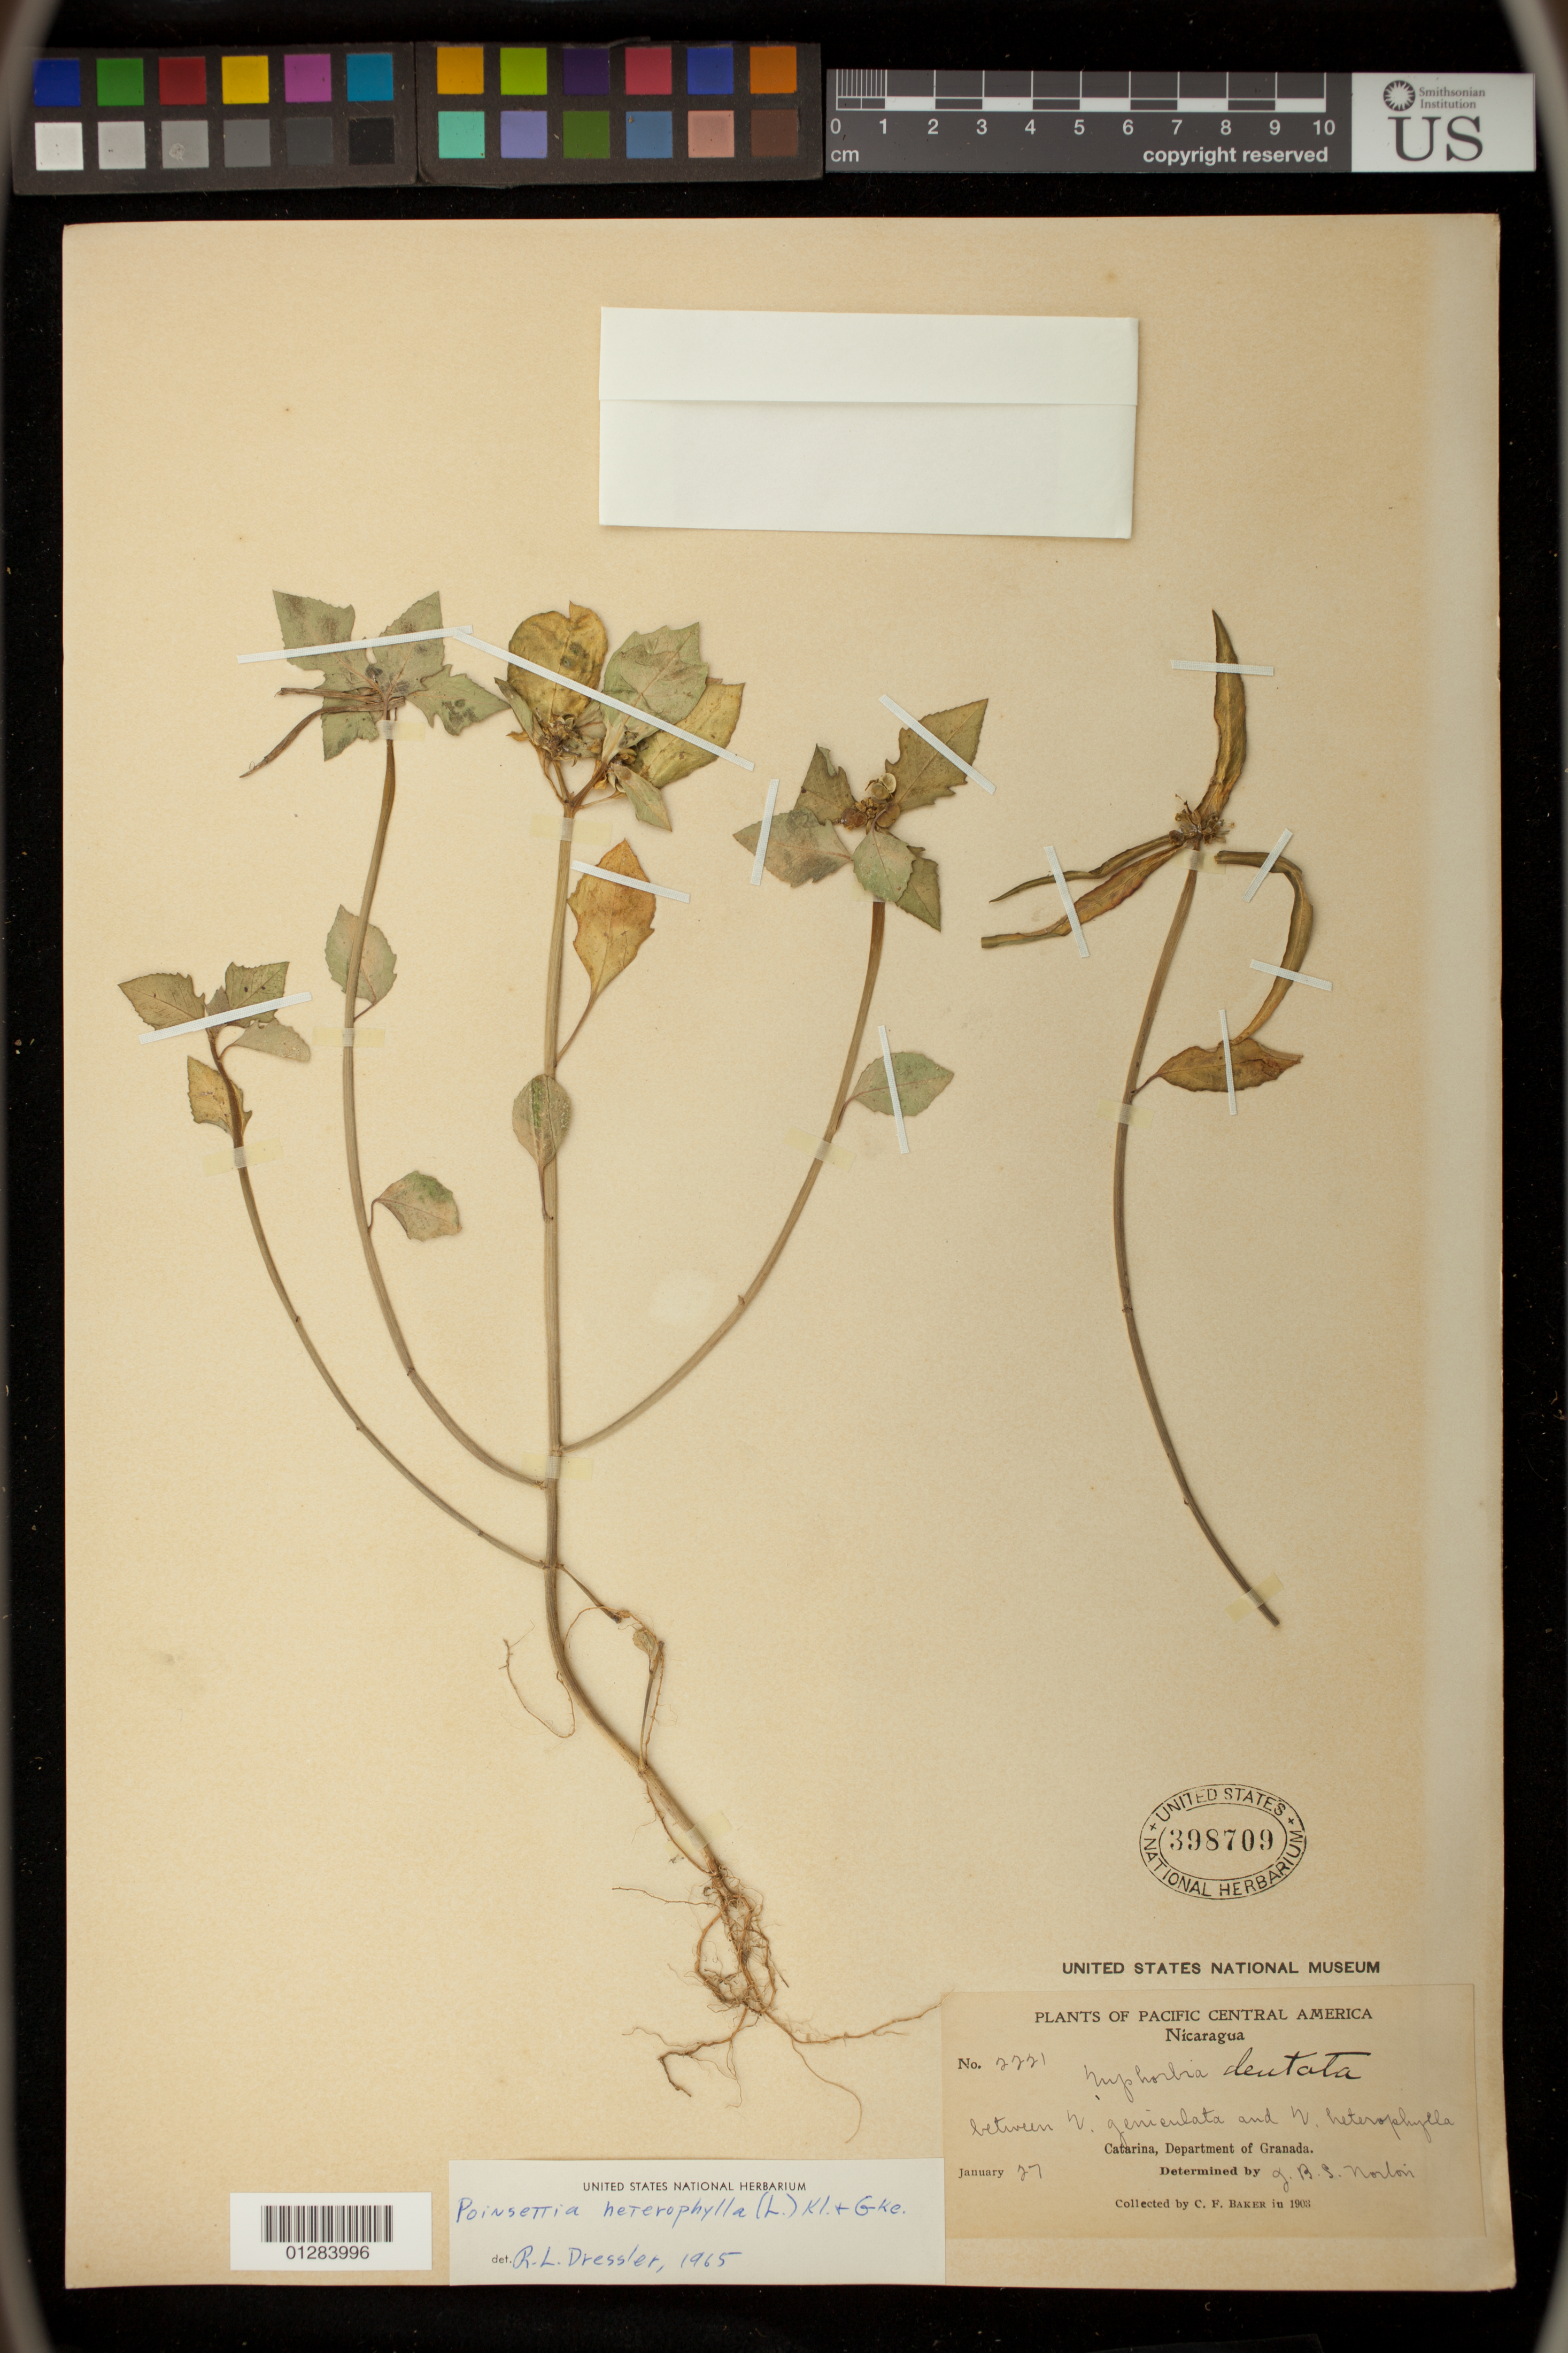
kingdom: Plantae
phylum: Tracheophyta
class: Magnoliopsida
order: Malpighiales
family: Euphorbiaceae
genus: Euphorbia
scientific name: Euphorbia heterophylla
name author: L.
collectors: C. F. Baker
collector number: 2221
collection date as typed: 27 Jan 1903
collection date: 1903-01-27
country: Nicaragua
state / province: Granada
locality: Catarina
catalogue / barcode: US 398709